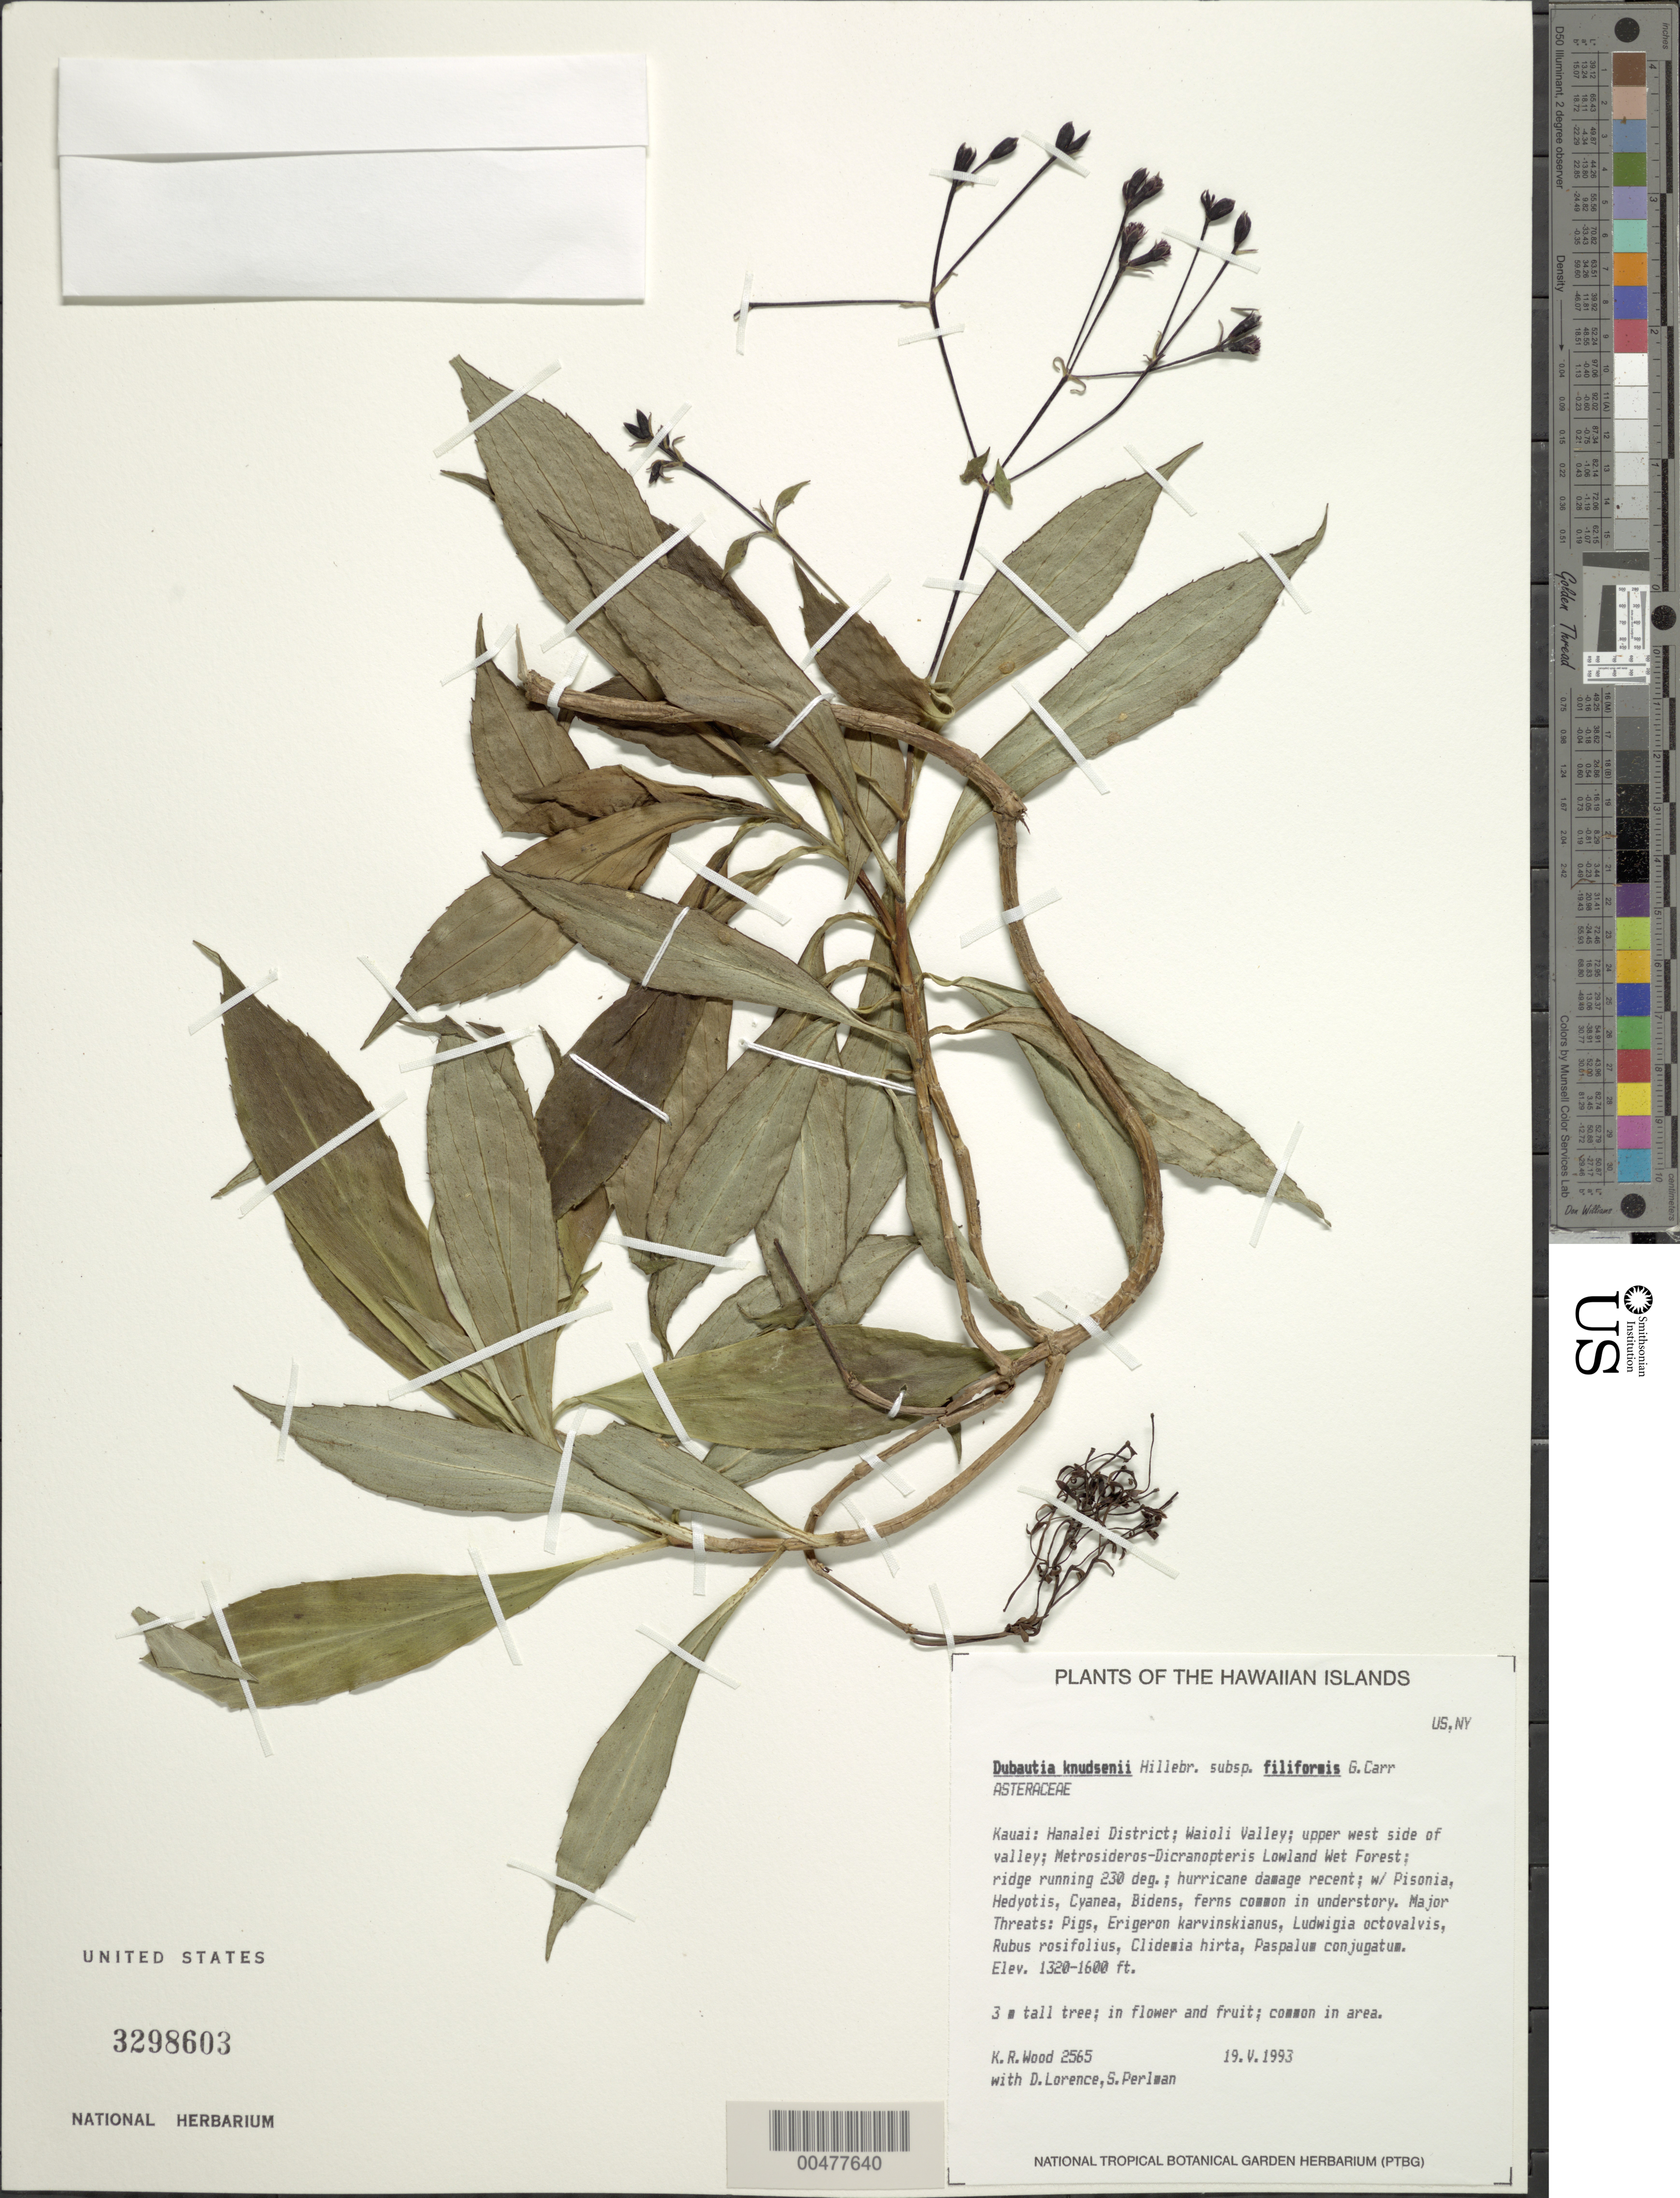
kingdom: Plantae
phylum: Tracheophyta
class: Magnoliopsida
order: Asterales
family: Asteraceae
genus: Dubautia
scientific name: Dubautia knudsenii subsp. filiformis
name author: G.D. Carr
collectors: K. R. Wood, D. Lorence & S. P. Perlman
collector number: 2565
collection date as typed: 19 May 1993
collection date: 1993-05-19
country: United States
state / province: Hawaii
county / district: Kauai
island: Kaua'i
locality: Hanalei Dist., Waioli Valley, upper W side of valley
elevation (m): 402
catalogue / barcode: US 3298603